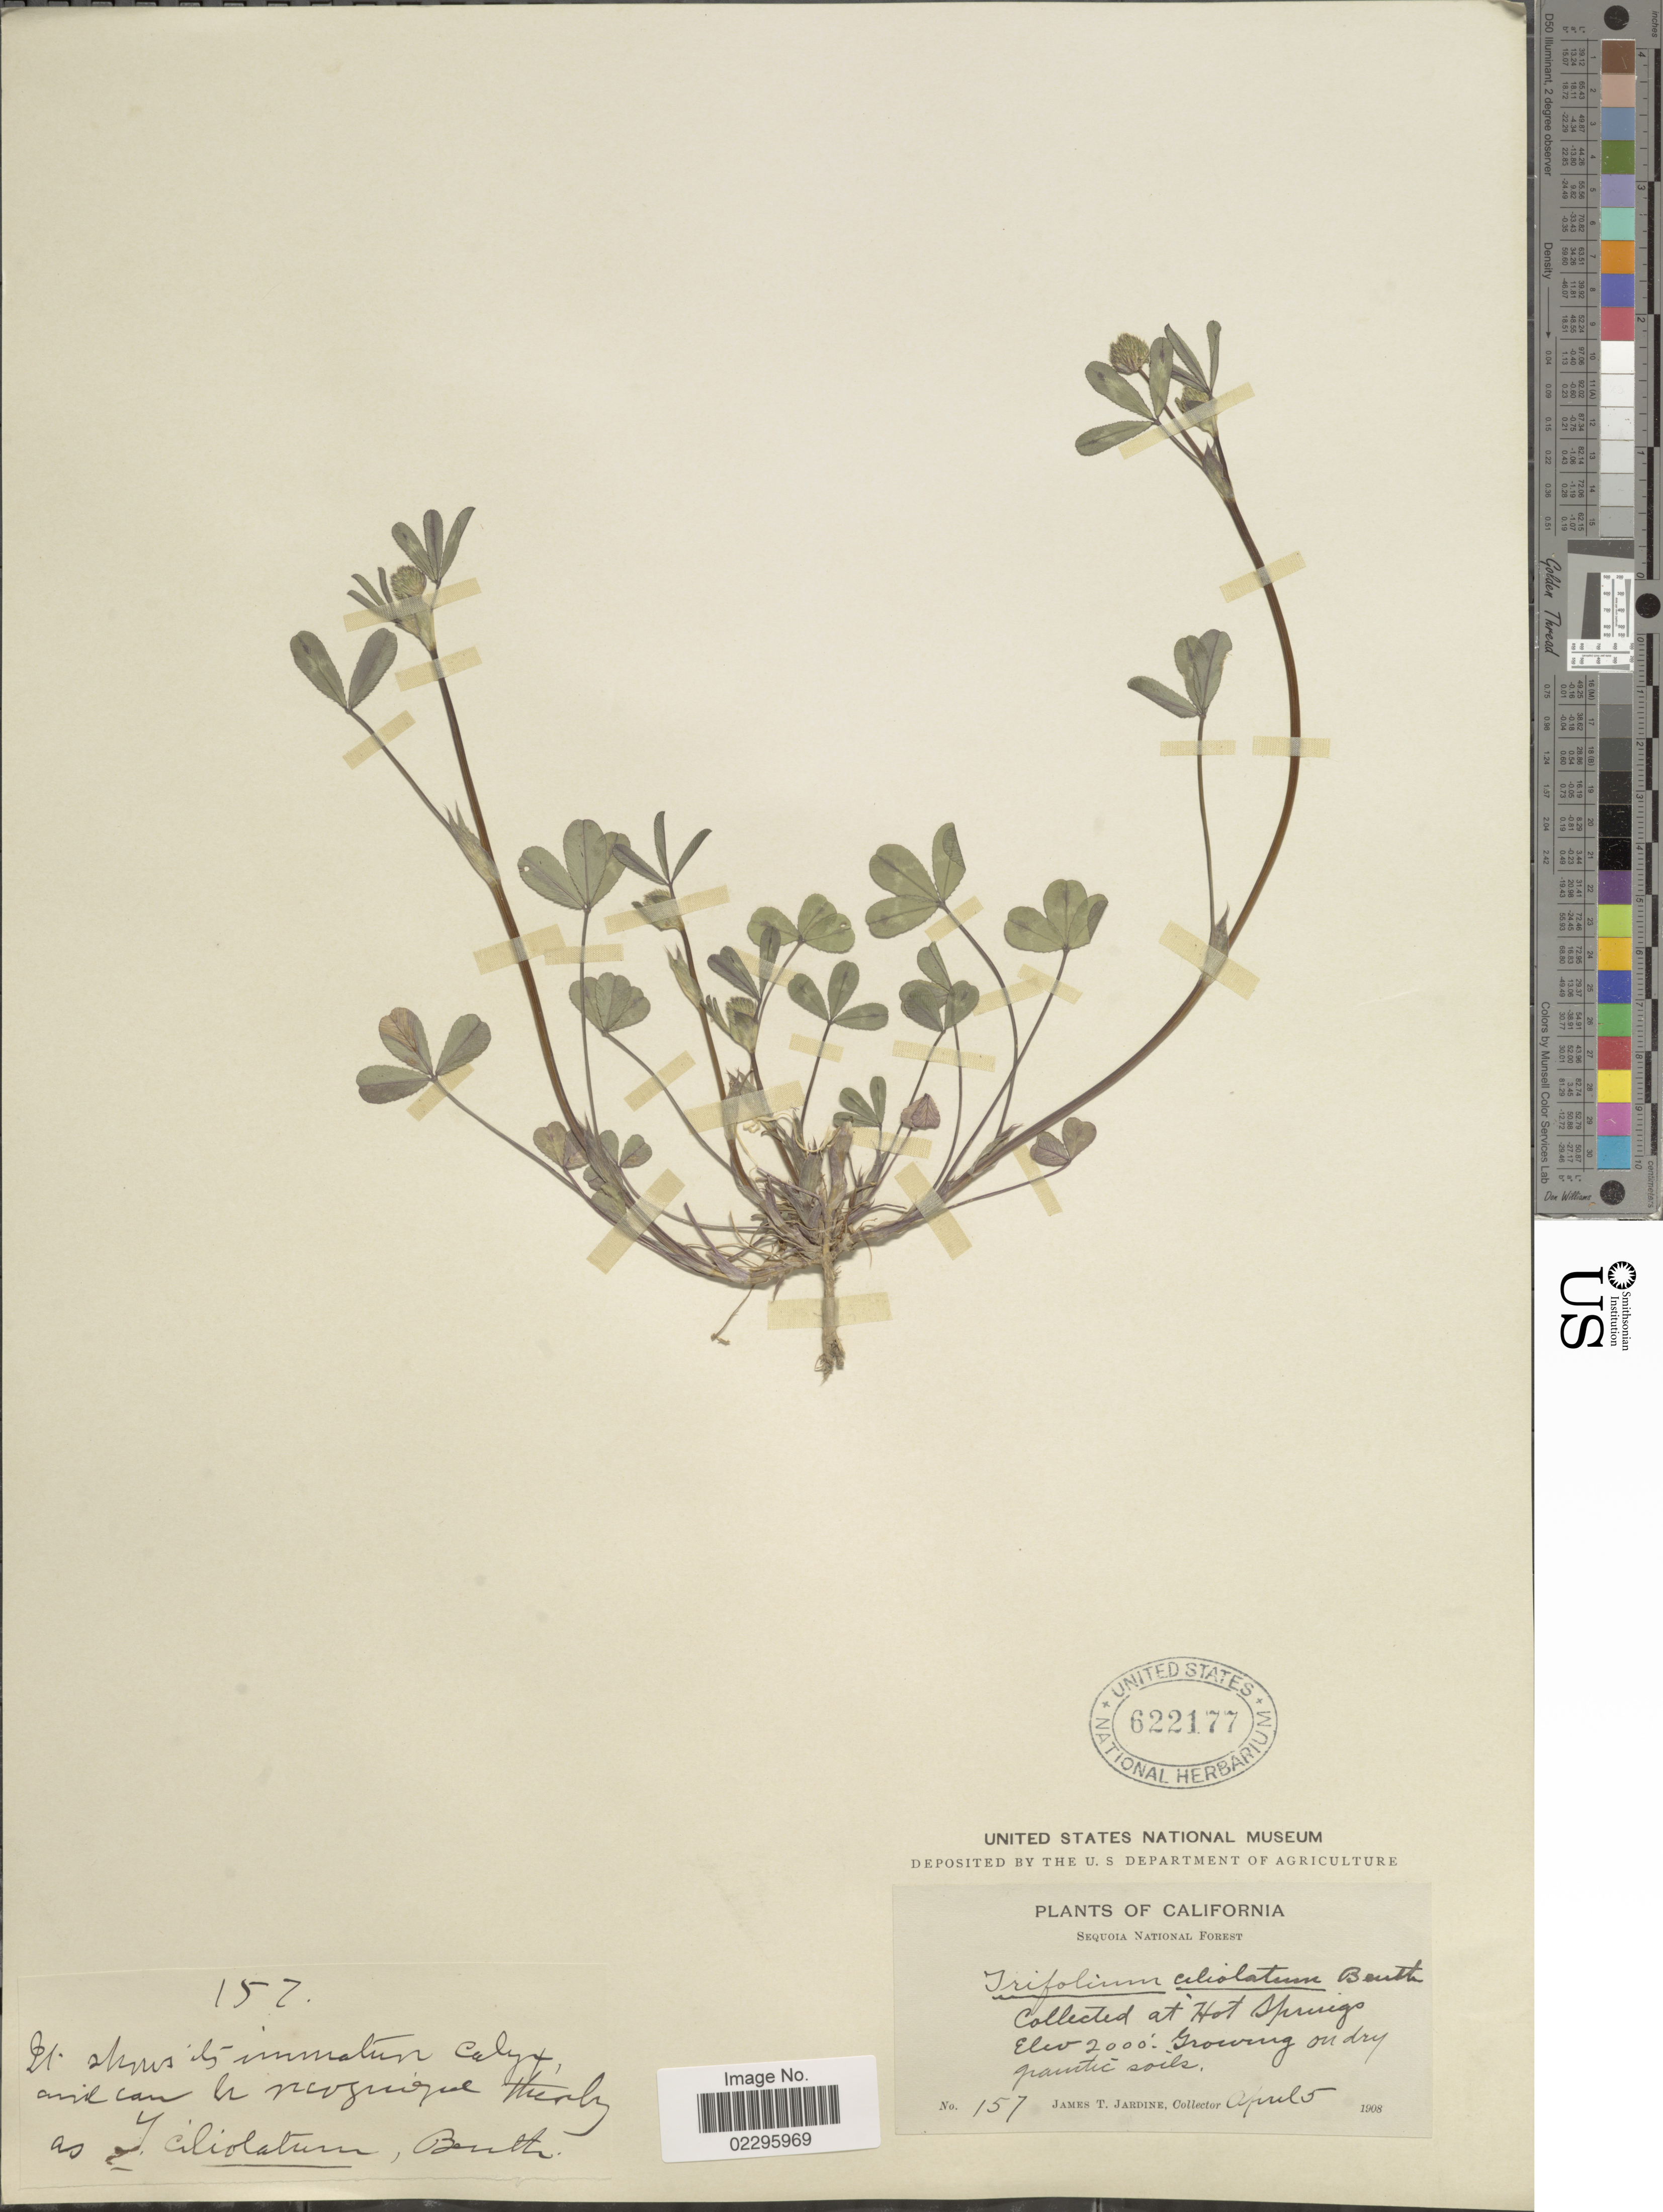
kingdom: Plantae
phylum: Tracheophyta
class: Magnoliopsida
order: Fabales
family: Fabaceae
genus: Trifolium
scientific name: Trifolium ciliolatum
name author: Benth.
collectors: J. T. Jardine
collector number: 152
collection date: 1908-04-05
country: United States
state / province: California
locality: Sequoia National Forest, Hot Springs, growing on dry granitic soils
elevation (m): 610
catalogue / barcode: US 622177